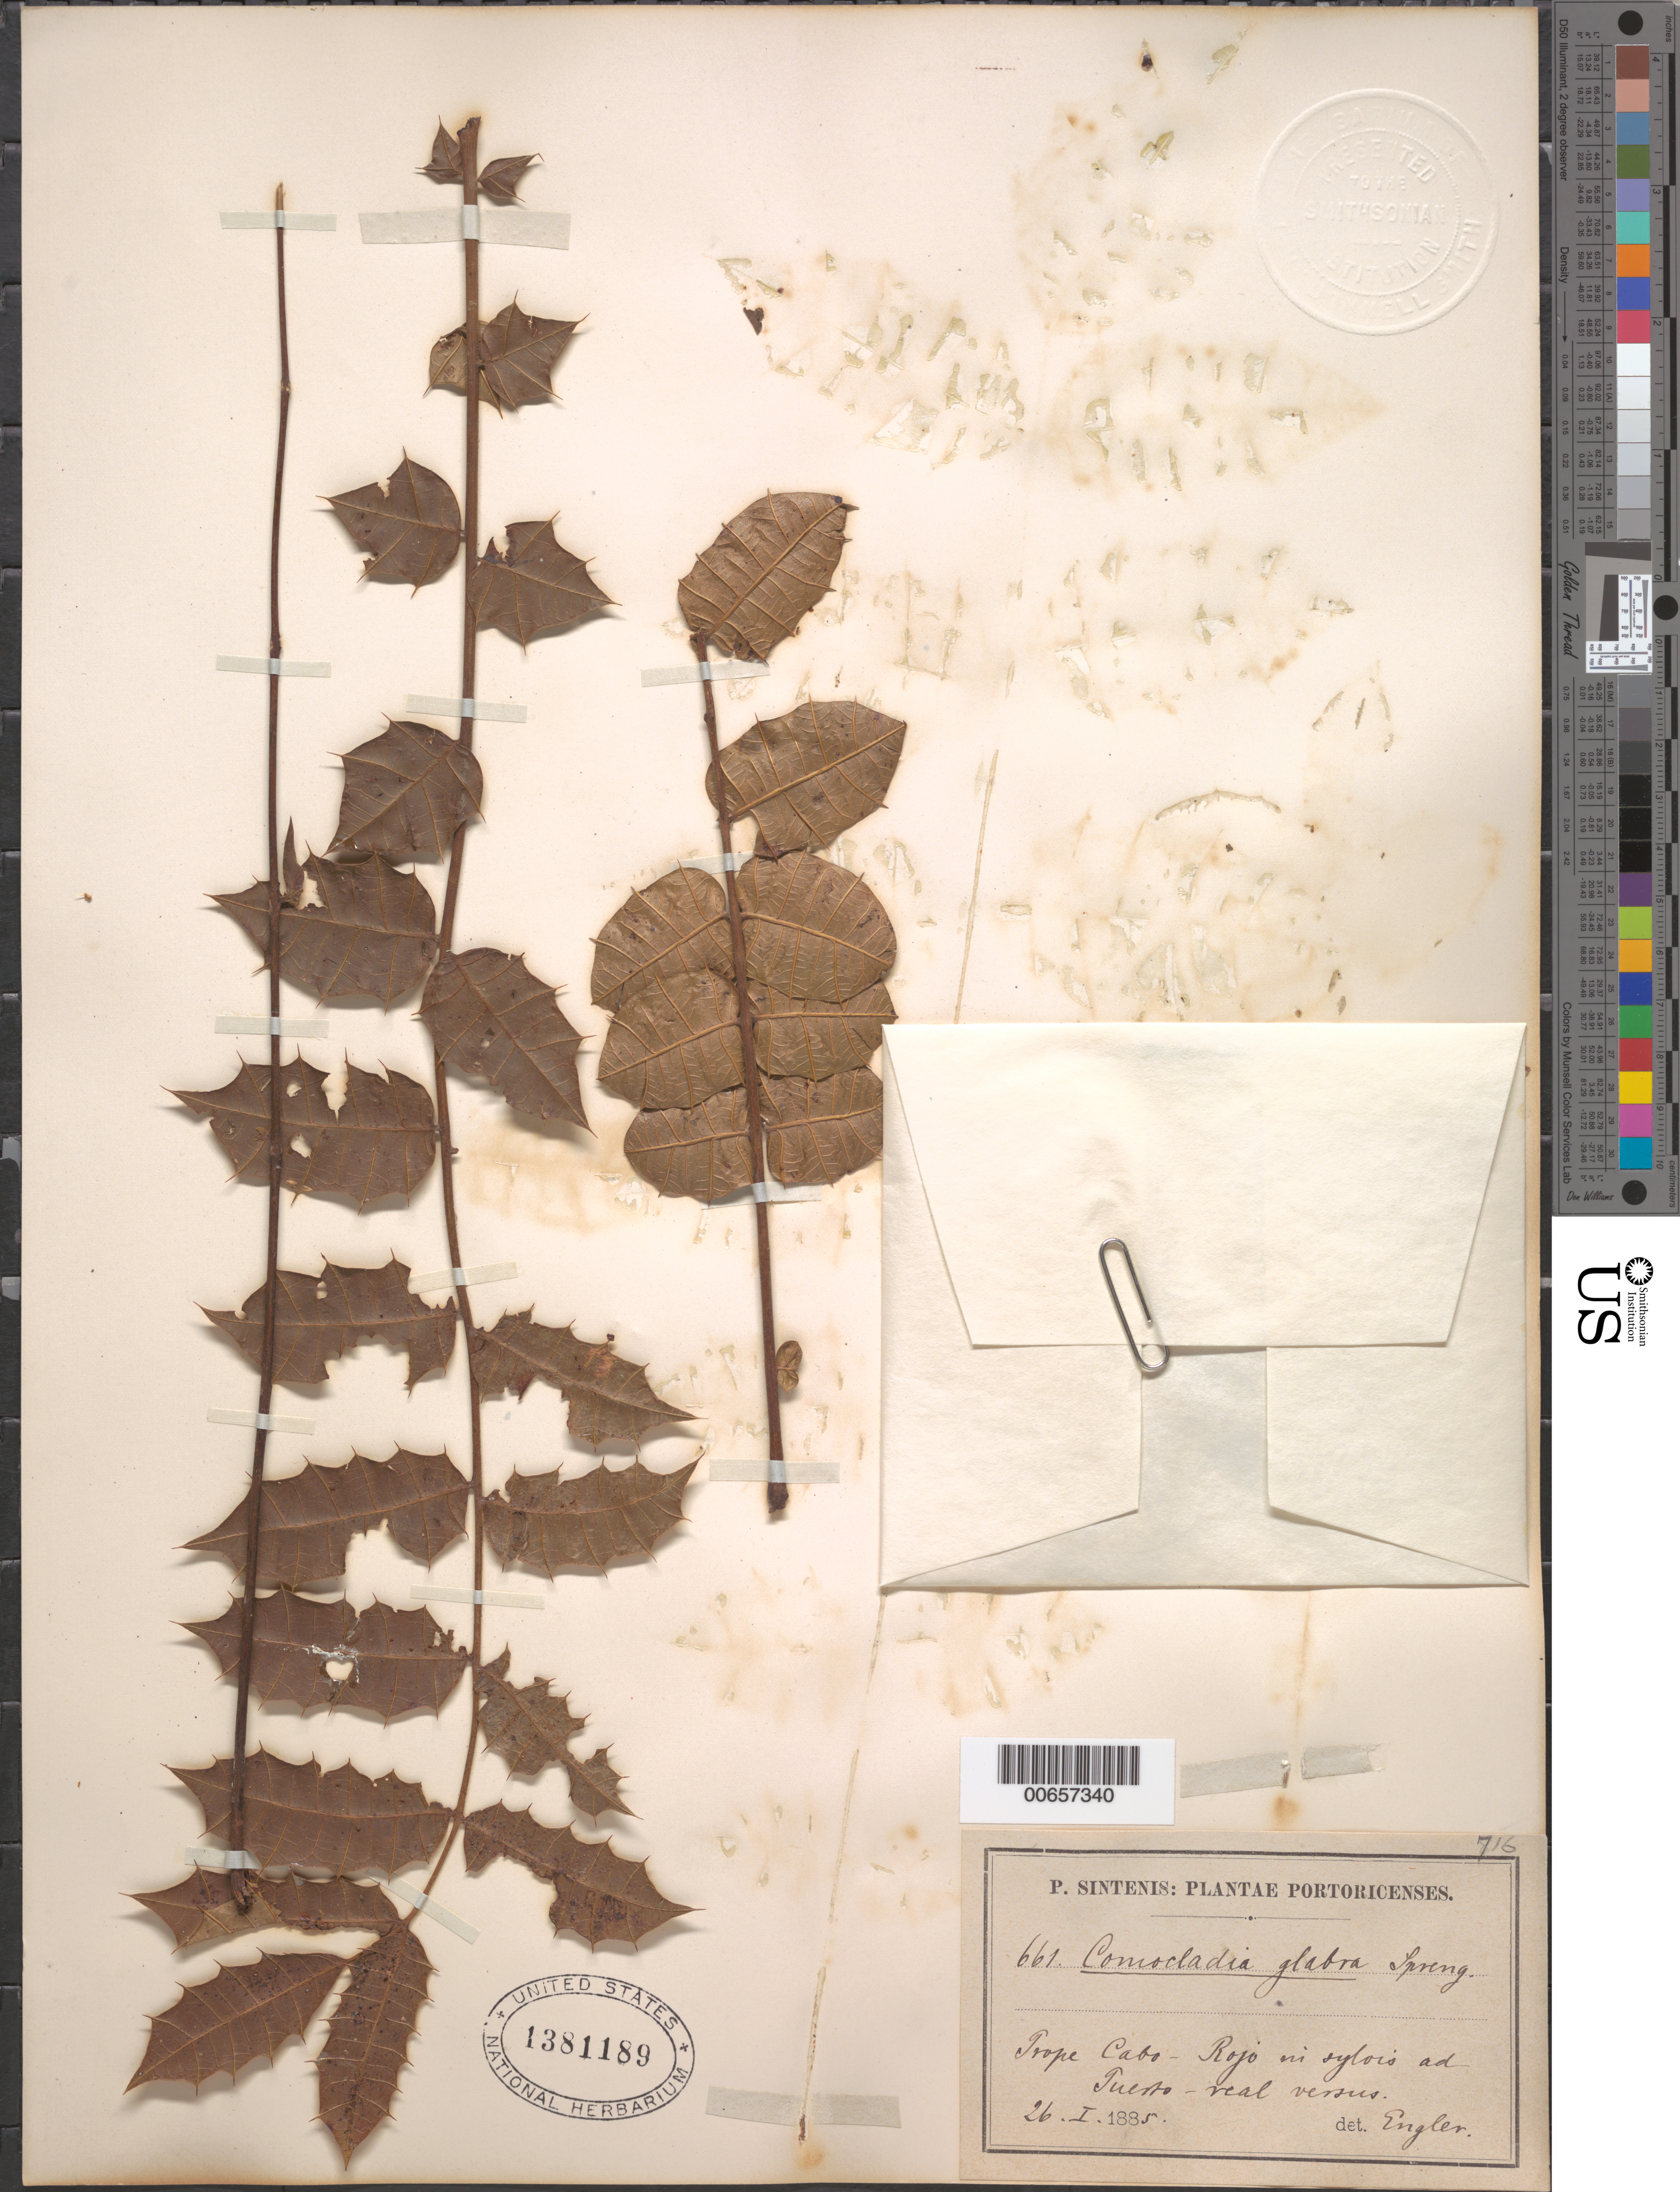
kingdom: Plantae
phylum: Tracheophyta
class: Magnoliopsida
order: Sapindales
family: Anacardiaceae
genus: Comocladia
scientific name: Comocladia glabra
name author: (Schult.) Spreng.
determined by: Engler, H. G. A.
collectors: P. Sintenis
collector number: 661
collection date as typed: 26 Jan 1885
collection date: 1885-01-26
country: Puerto Rico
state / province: Cabo Rojo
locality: Prope Cabo Rojo in sylvis ad Puerto-real versus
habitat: In sylvis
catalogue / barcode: US 1381189